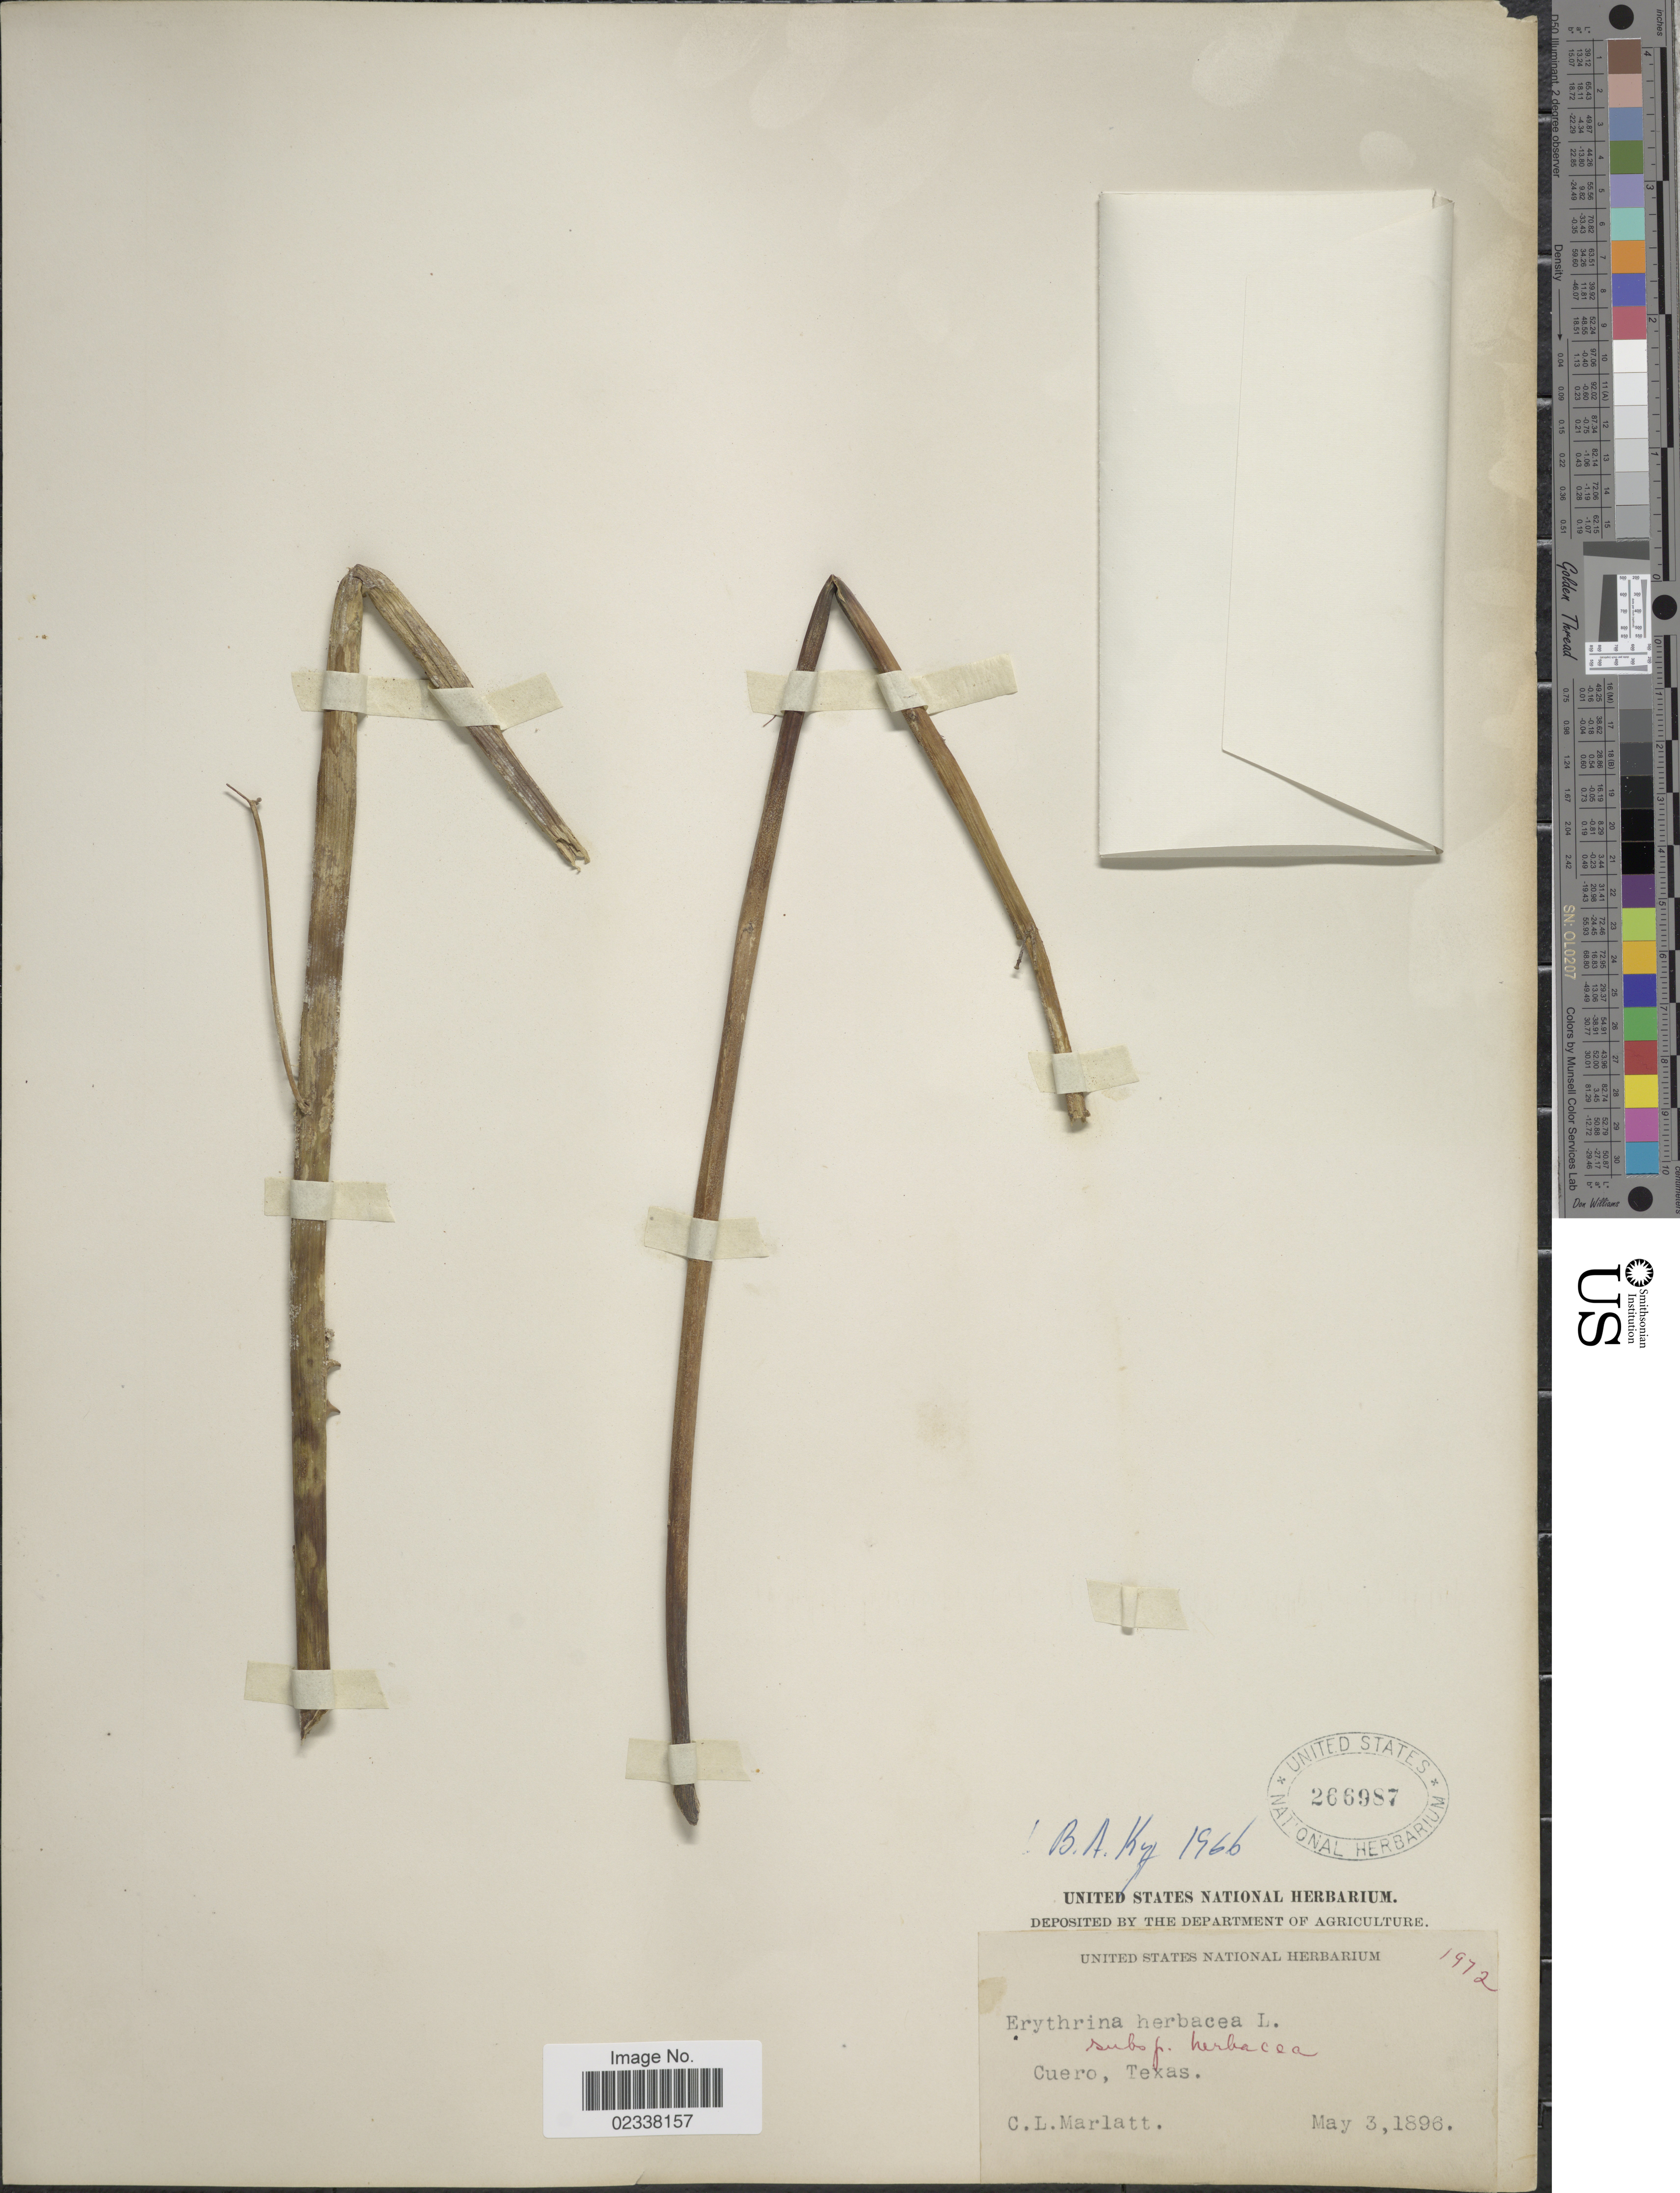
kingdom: Plantae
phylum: Tracheophyta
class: Magnoliopsida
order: Fabales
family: Fabaceae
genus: Erythrina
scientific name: Erythrina herbacea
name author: L.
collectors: C. Marlatt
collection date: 1896-05-03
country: United States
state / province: Texas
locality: Cuero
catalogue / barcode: US 266987